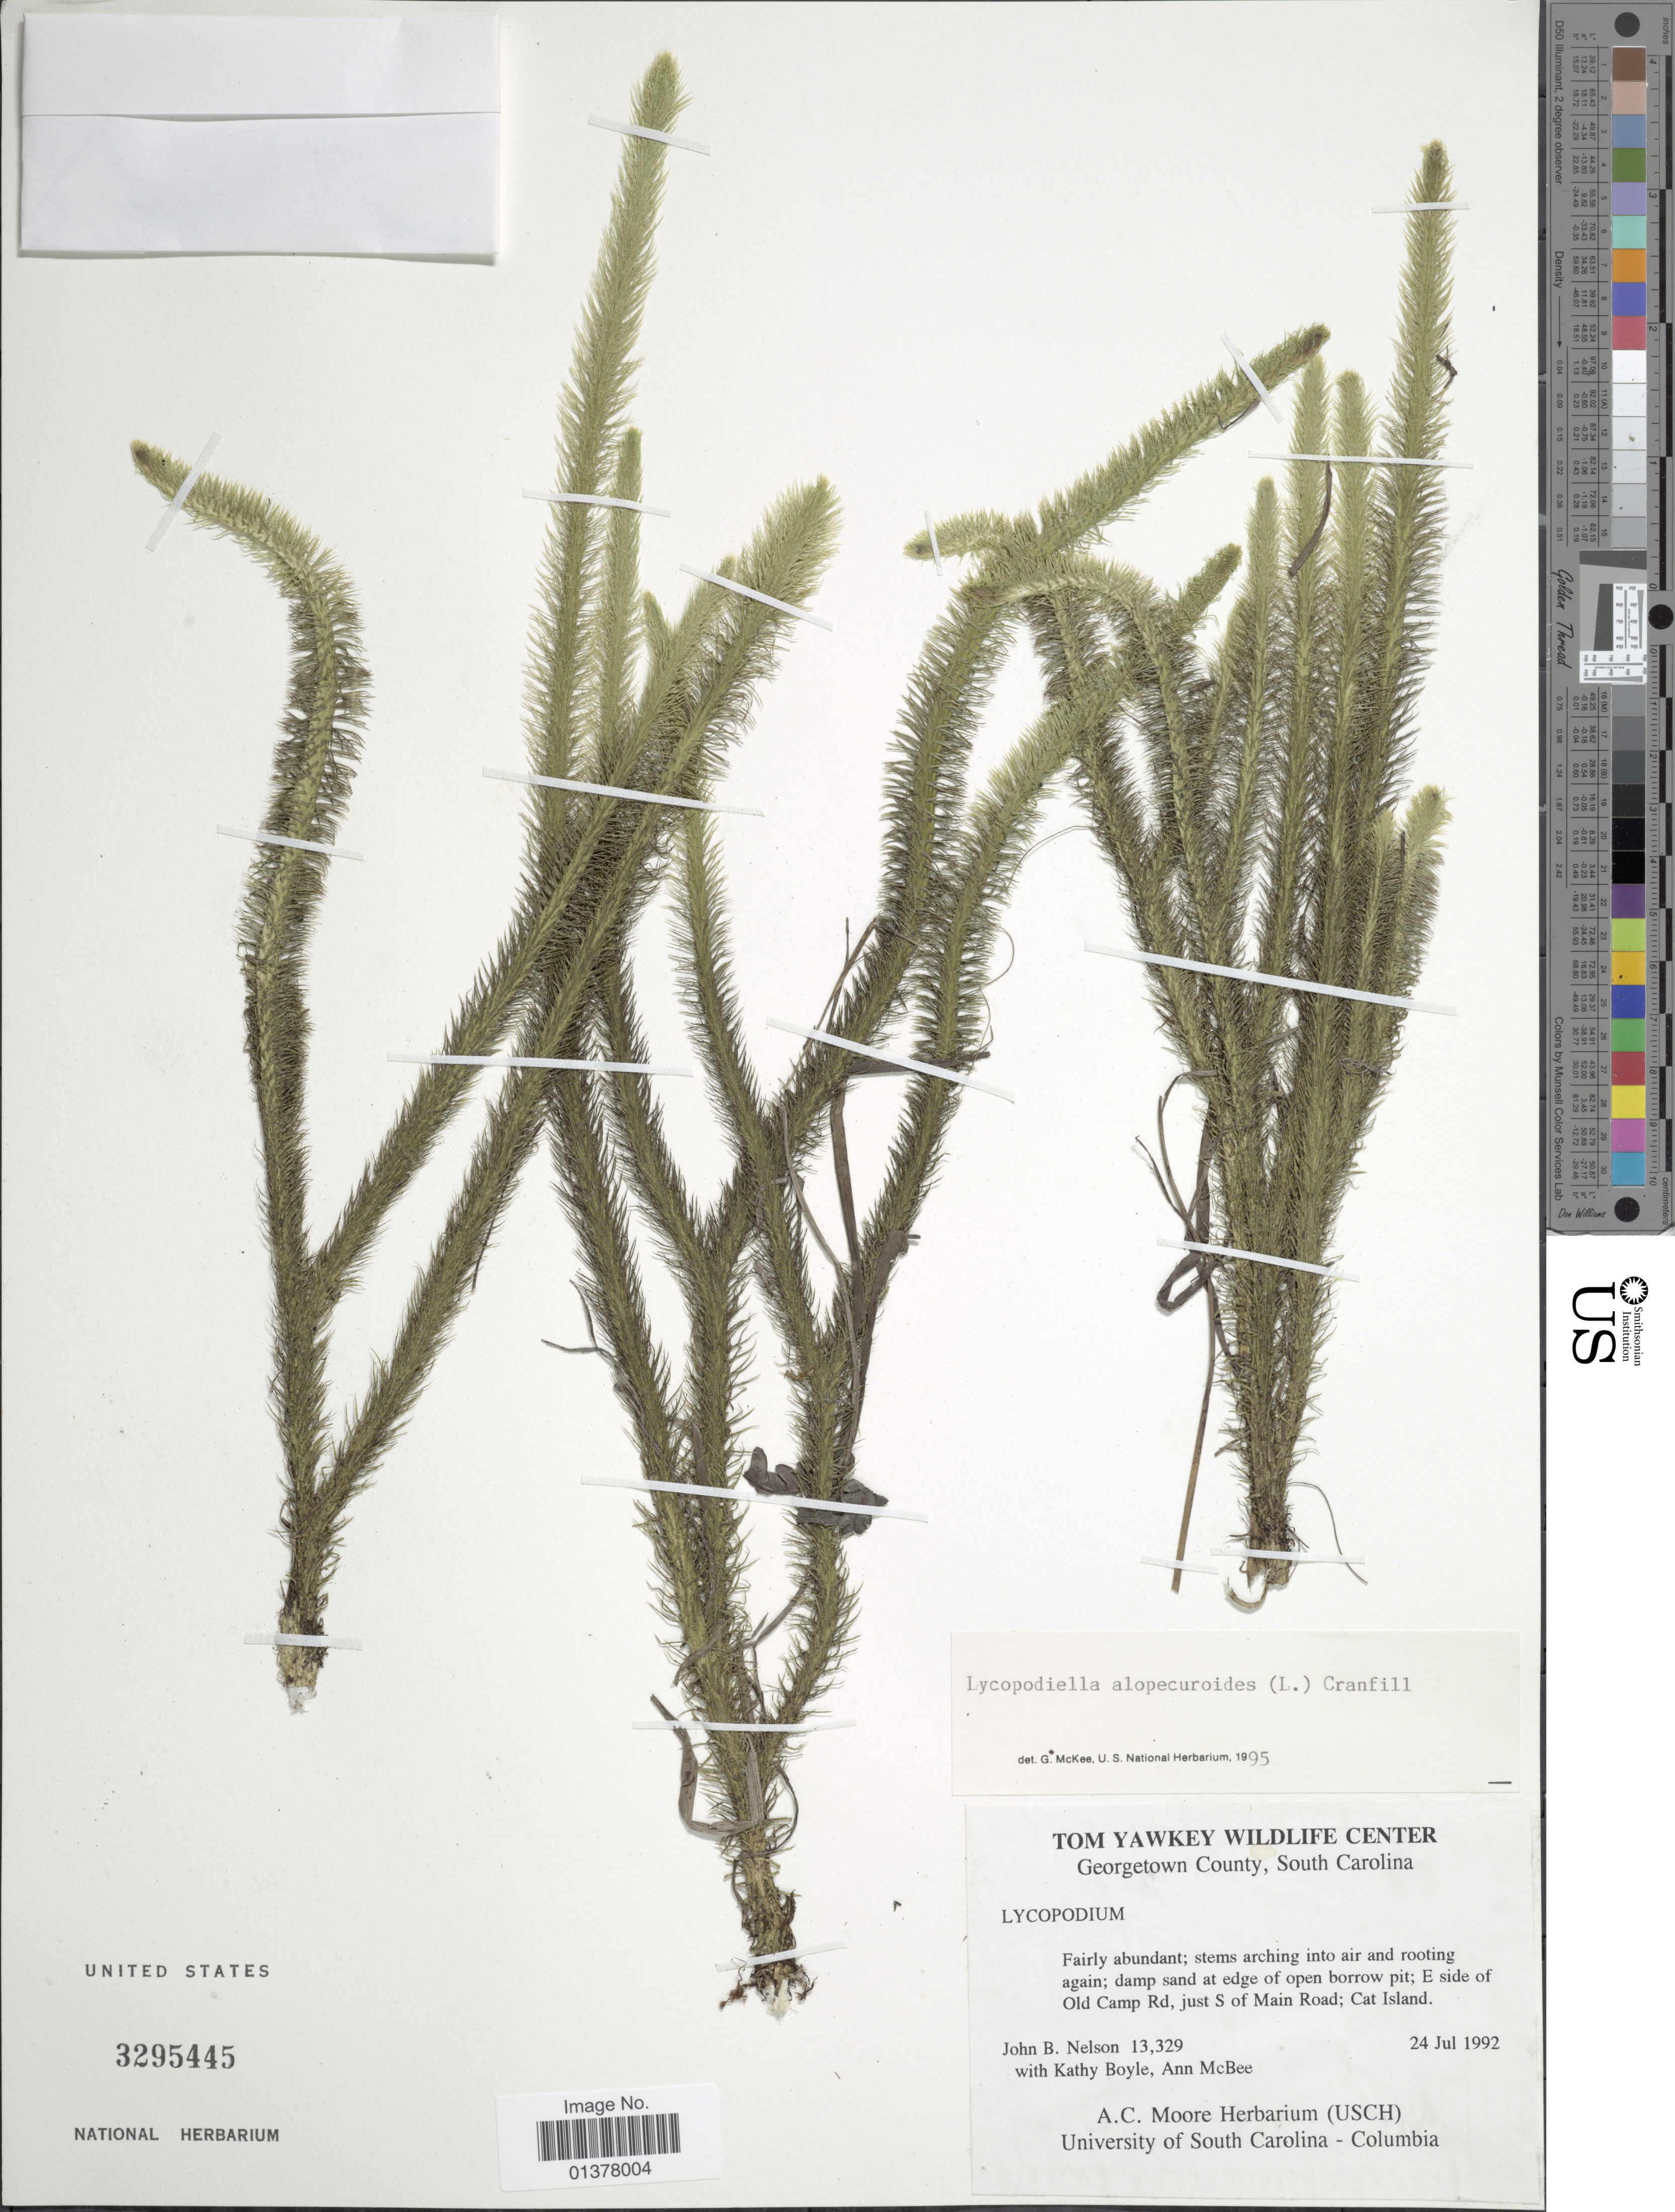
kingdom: Plantae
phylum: Tracheophyta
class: Lycopodiopsida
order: Lycopodiales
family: Lycopodiaceae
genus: Lycopodiella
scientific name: Lycopodiella alopecuroides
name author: (L.) Cranfill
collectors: J. B. Nelson, K. Boyle & A. McBee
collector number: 13329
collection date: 1992-07-24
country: United States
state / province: South Carolina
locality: Georgetown County, Damp sand at edge of open borrow pit; E side of Old Camp Rd, just S of Main Road, Cat Island. Tom Yawkey Wildlife Center.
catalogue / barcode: US 3295445